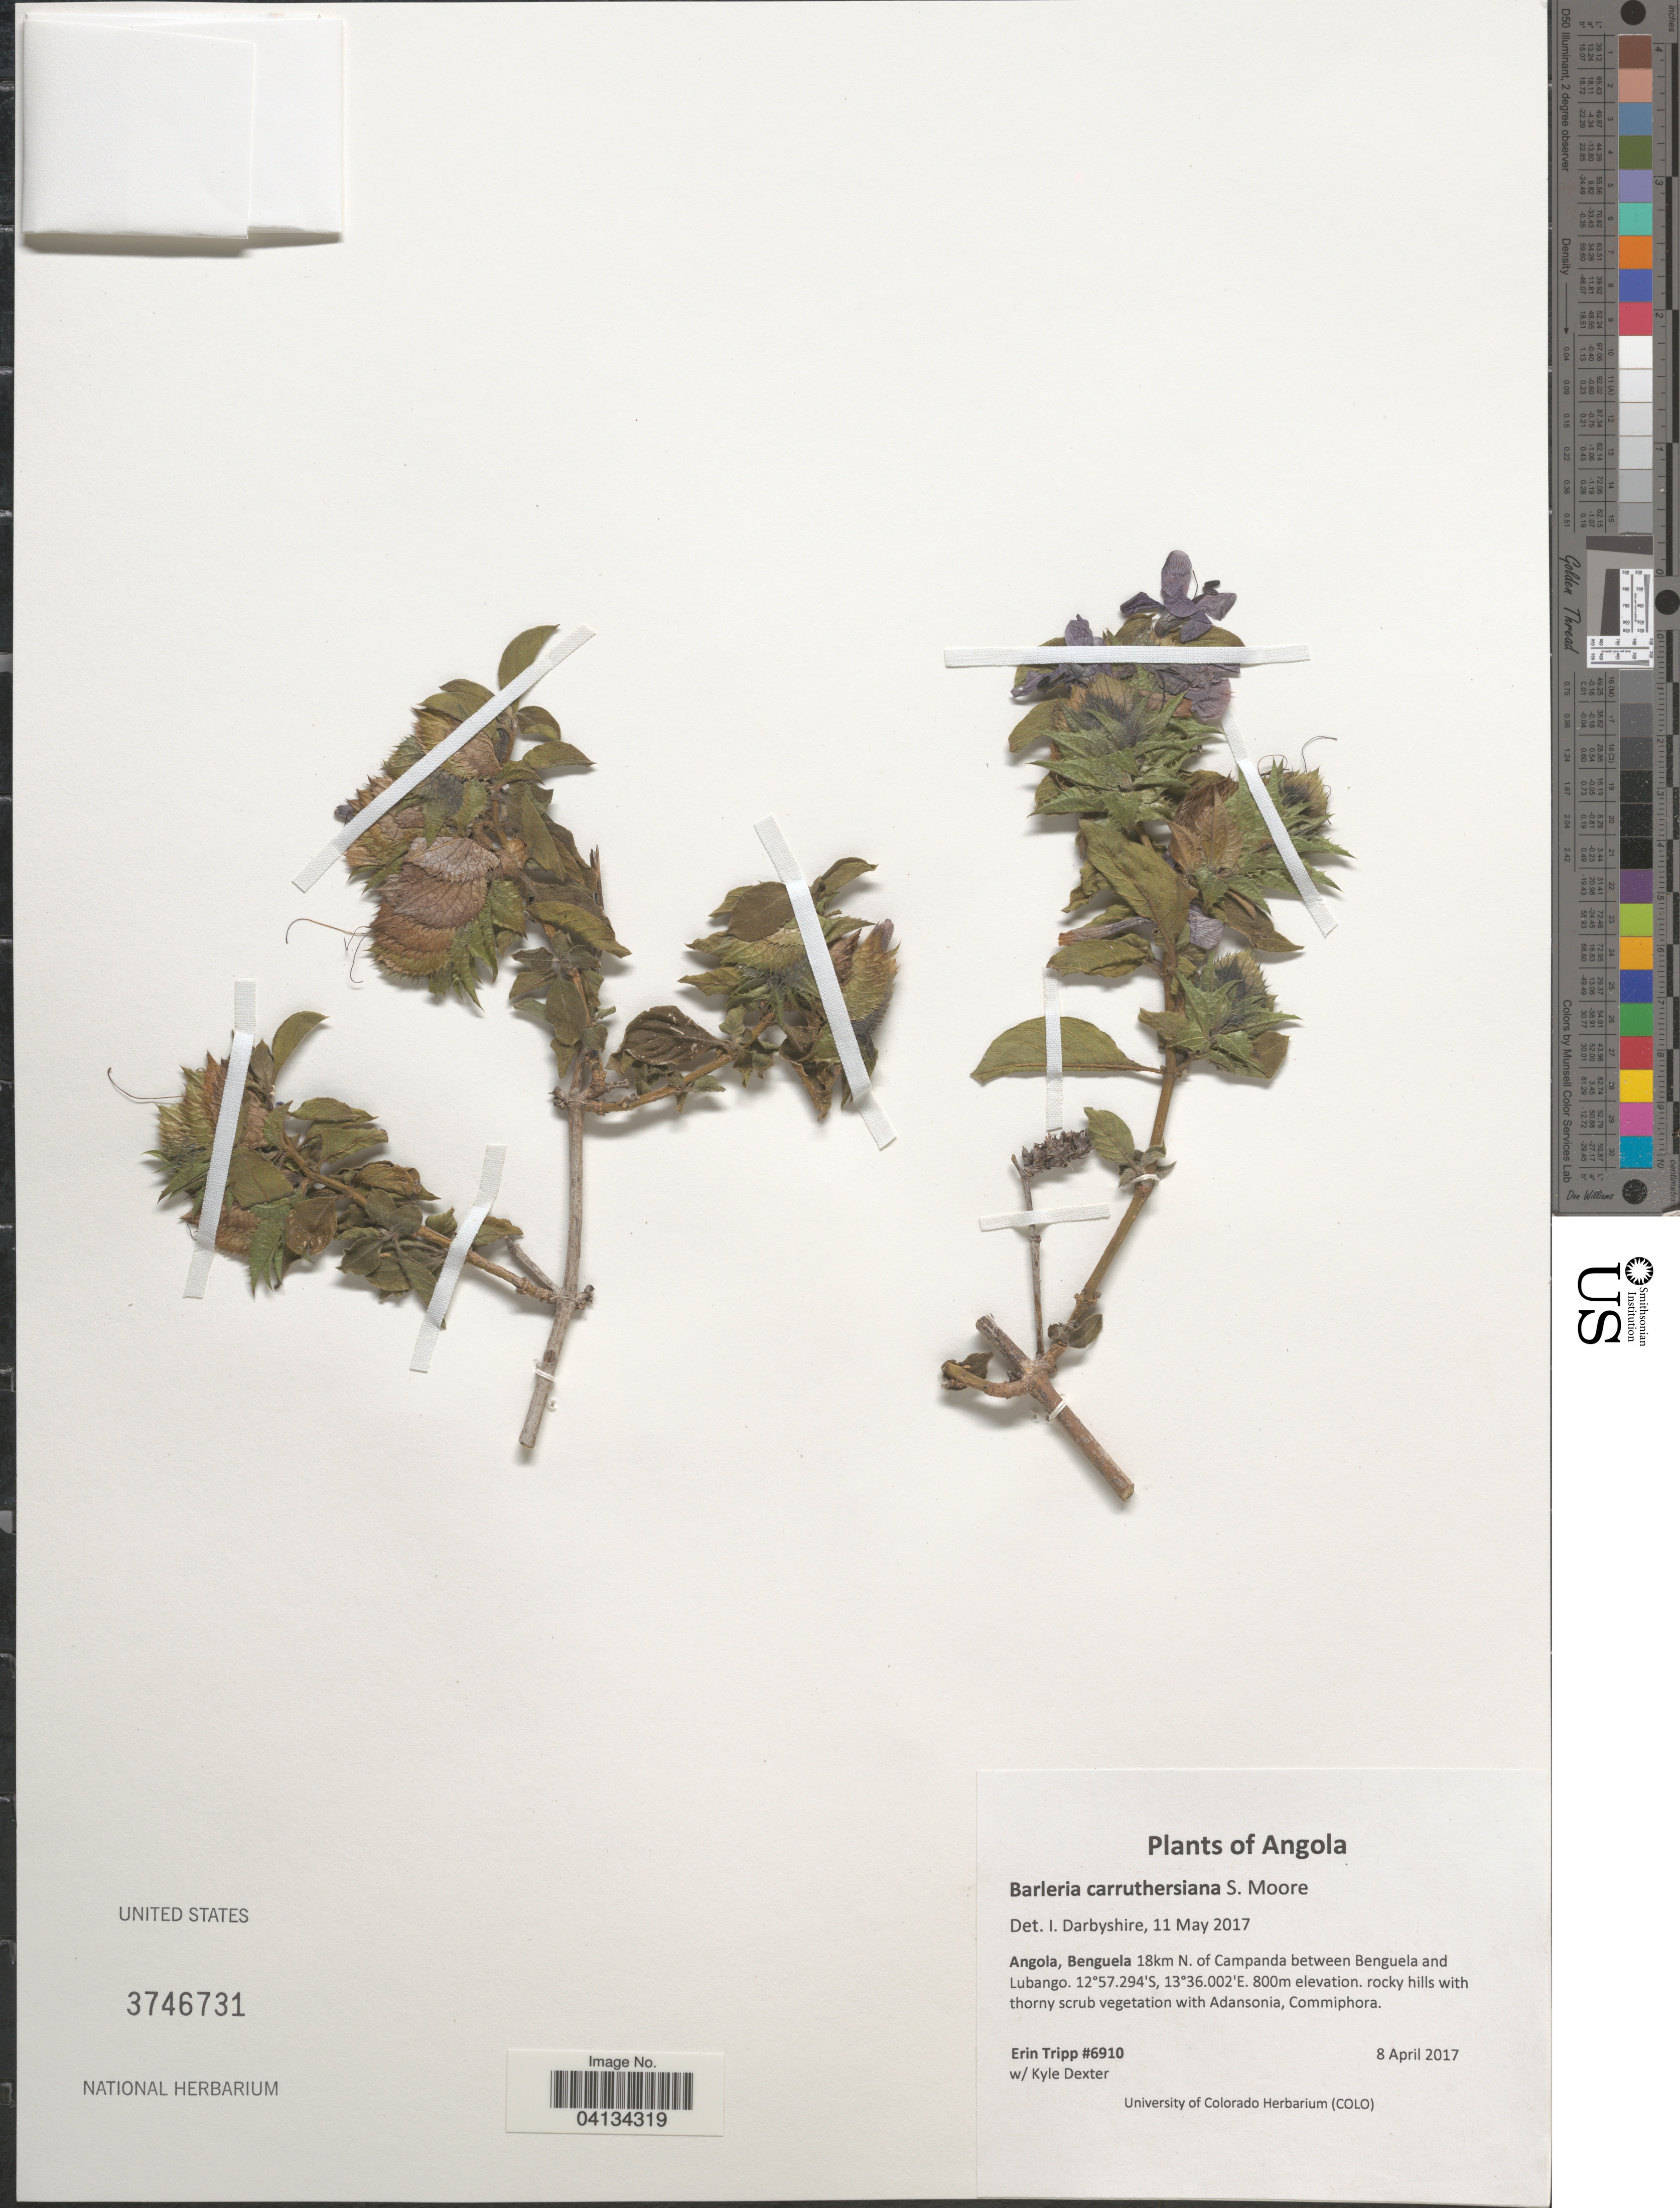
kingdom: Plantae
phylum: Tracheophyta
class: Magnoliopsida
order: Lamiales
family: Acanthaceae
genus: Barleria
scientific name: Barleria carruthersiana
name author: S. Moore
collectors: E. Tripp & K. Dexter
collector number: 6910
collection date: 2017-04-08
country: Angola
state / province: Benguela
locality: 18km N. of Campanda between Benguela and Lubango.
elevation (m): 800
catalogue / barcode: US 3746731